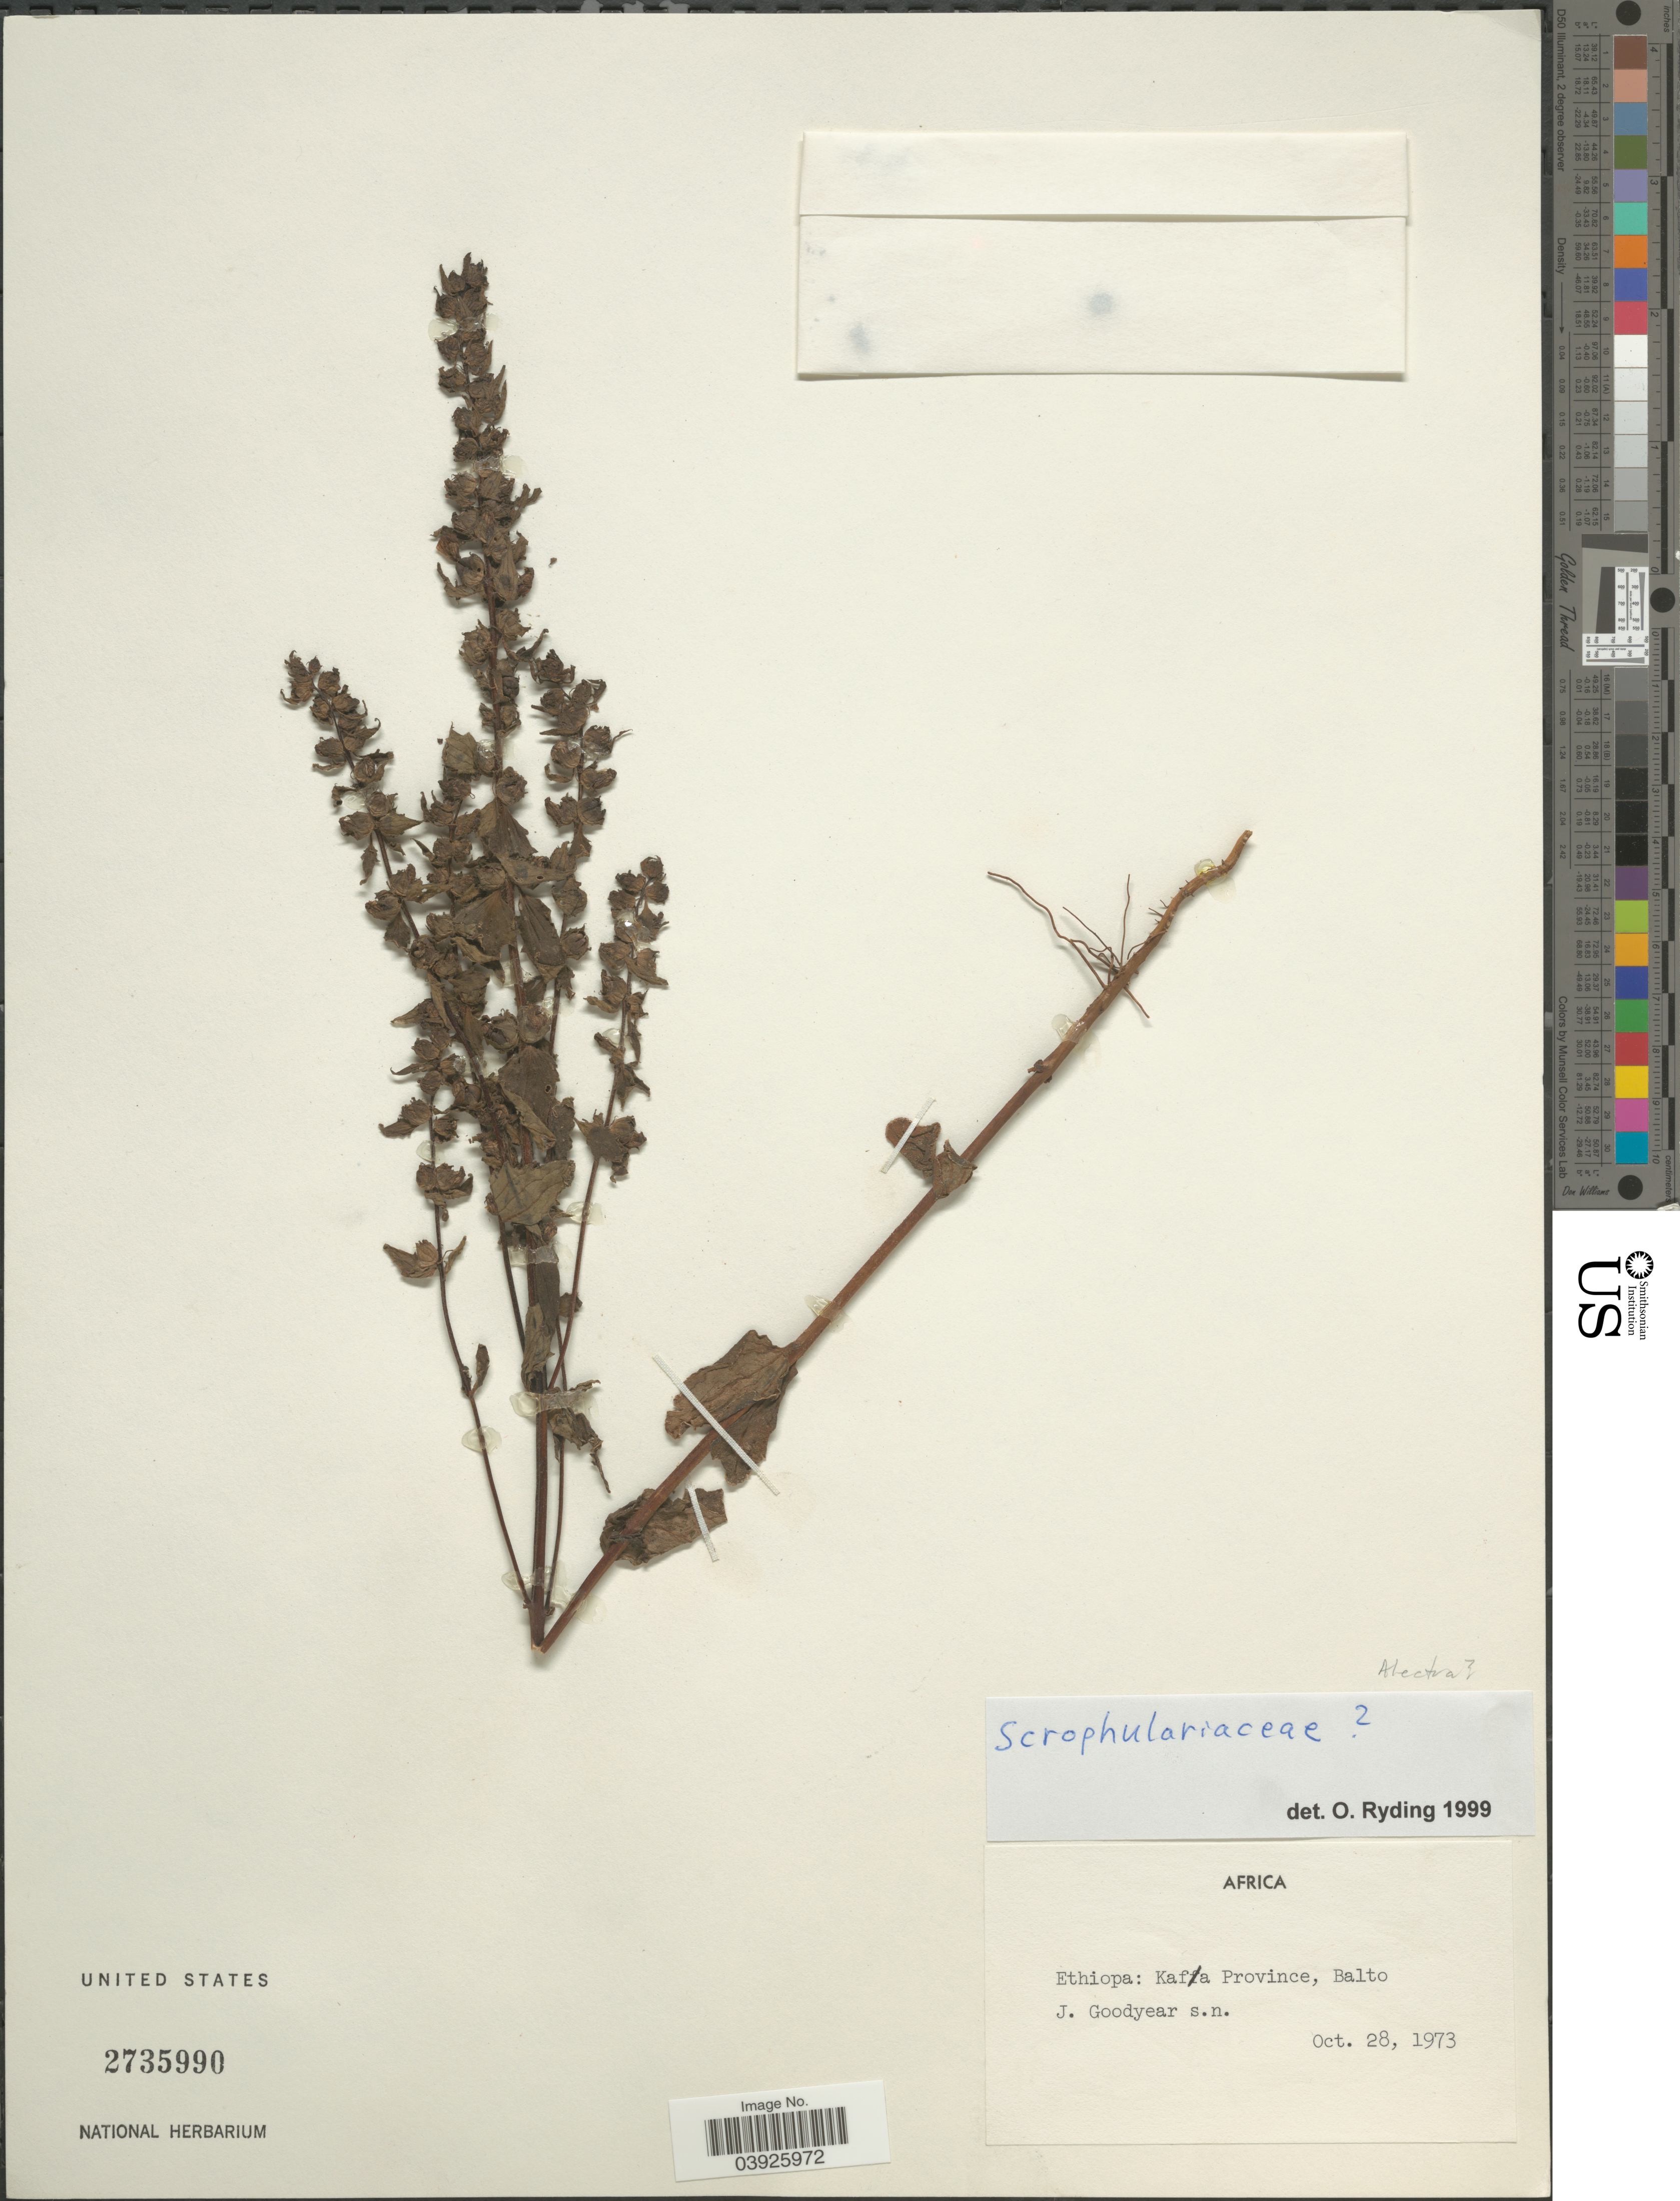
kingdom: Plantae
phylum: Tracheophyta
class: Magnoliopsida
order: Lamiales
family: Orobanchaceae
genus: Alectra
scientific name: Alectra sp.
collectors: J. Goodyear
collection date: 1973-10-28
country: Ethiopia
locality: Kafa Province, Balto.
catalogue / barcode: US 2735990